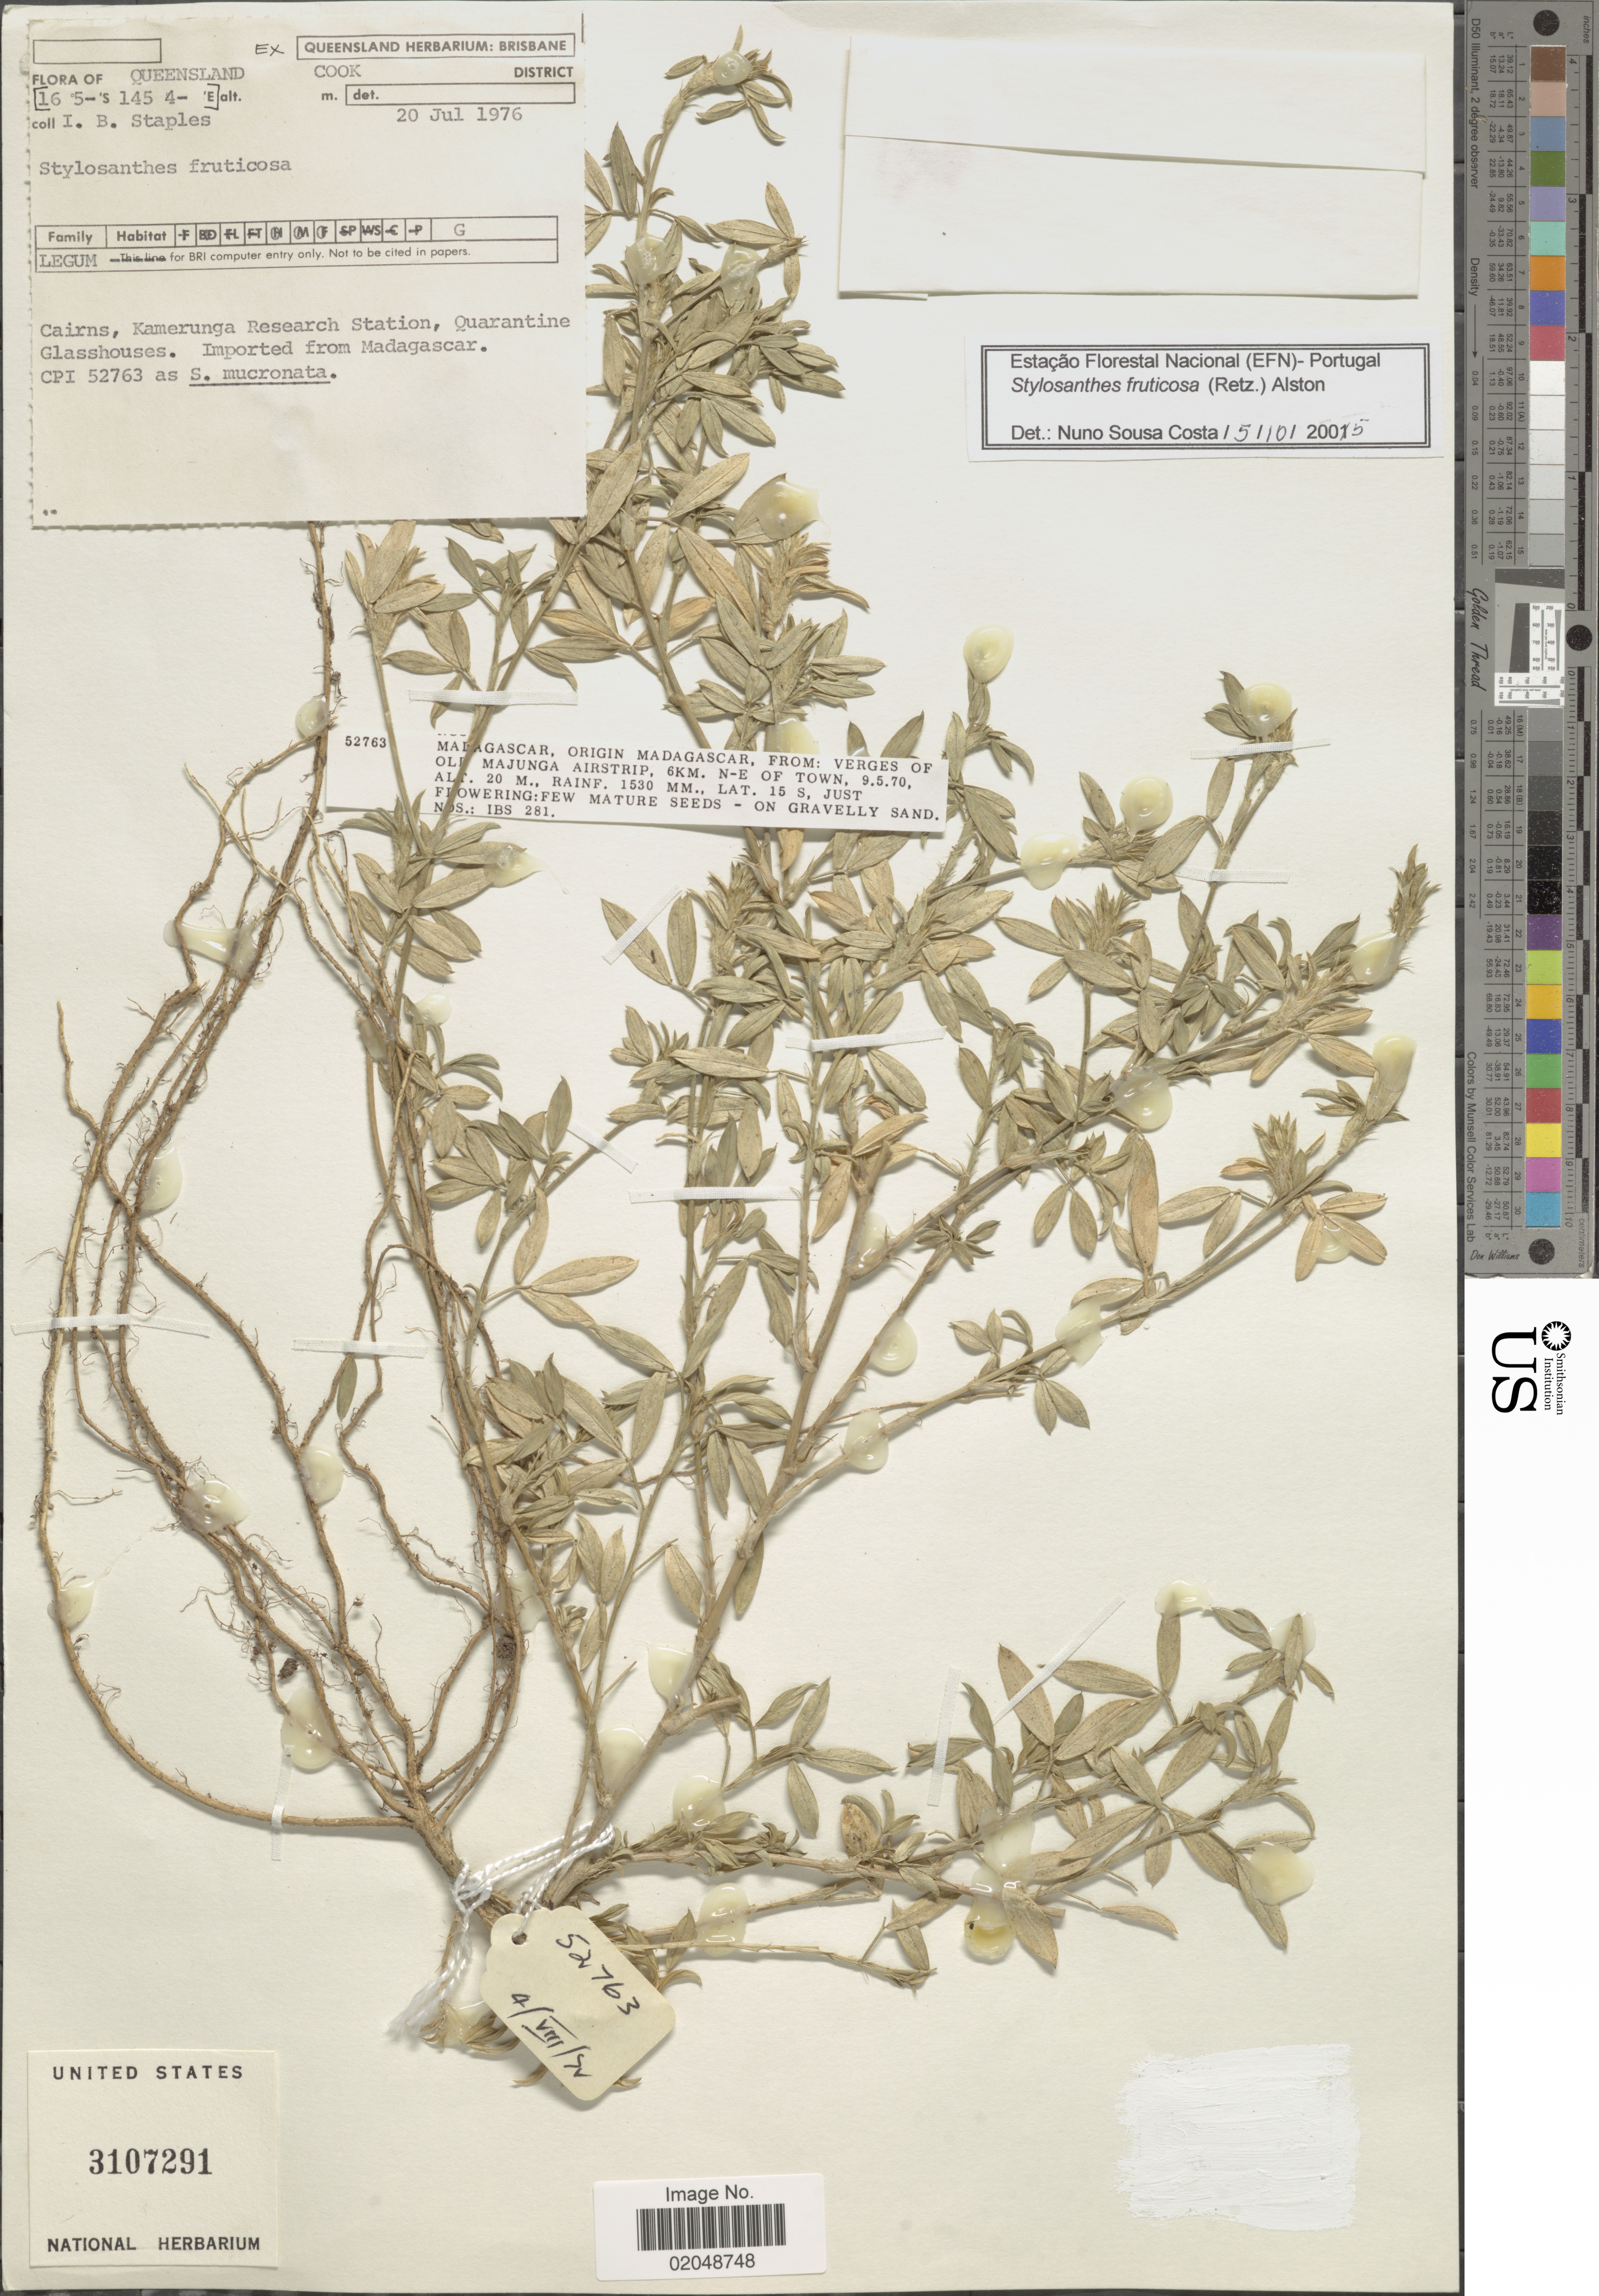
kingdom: Plantae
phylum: Tracheophyta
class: Magnoliopsida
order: Fabales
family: Fabaceae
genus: Stylosanthes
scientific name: Stylosanthes fruticosa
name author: (Retz.) Alston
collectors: I. Staples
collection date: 1976-07-20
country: Australia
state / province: Queensland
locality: Cook District, Cairns, Kamerunga Research Station, Quarantine Glasshouse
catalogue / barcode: US 3107291